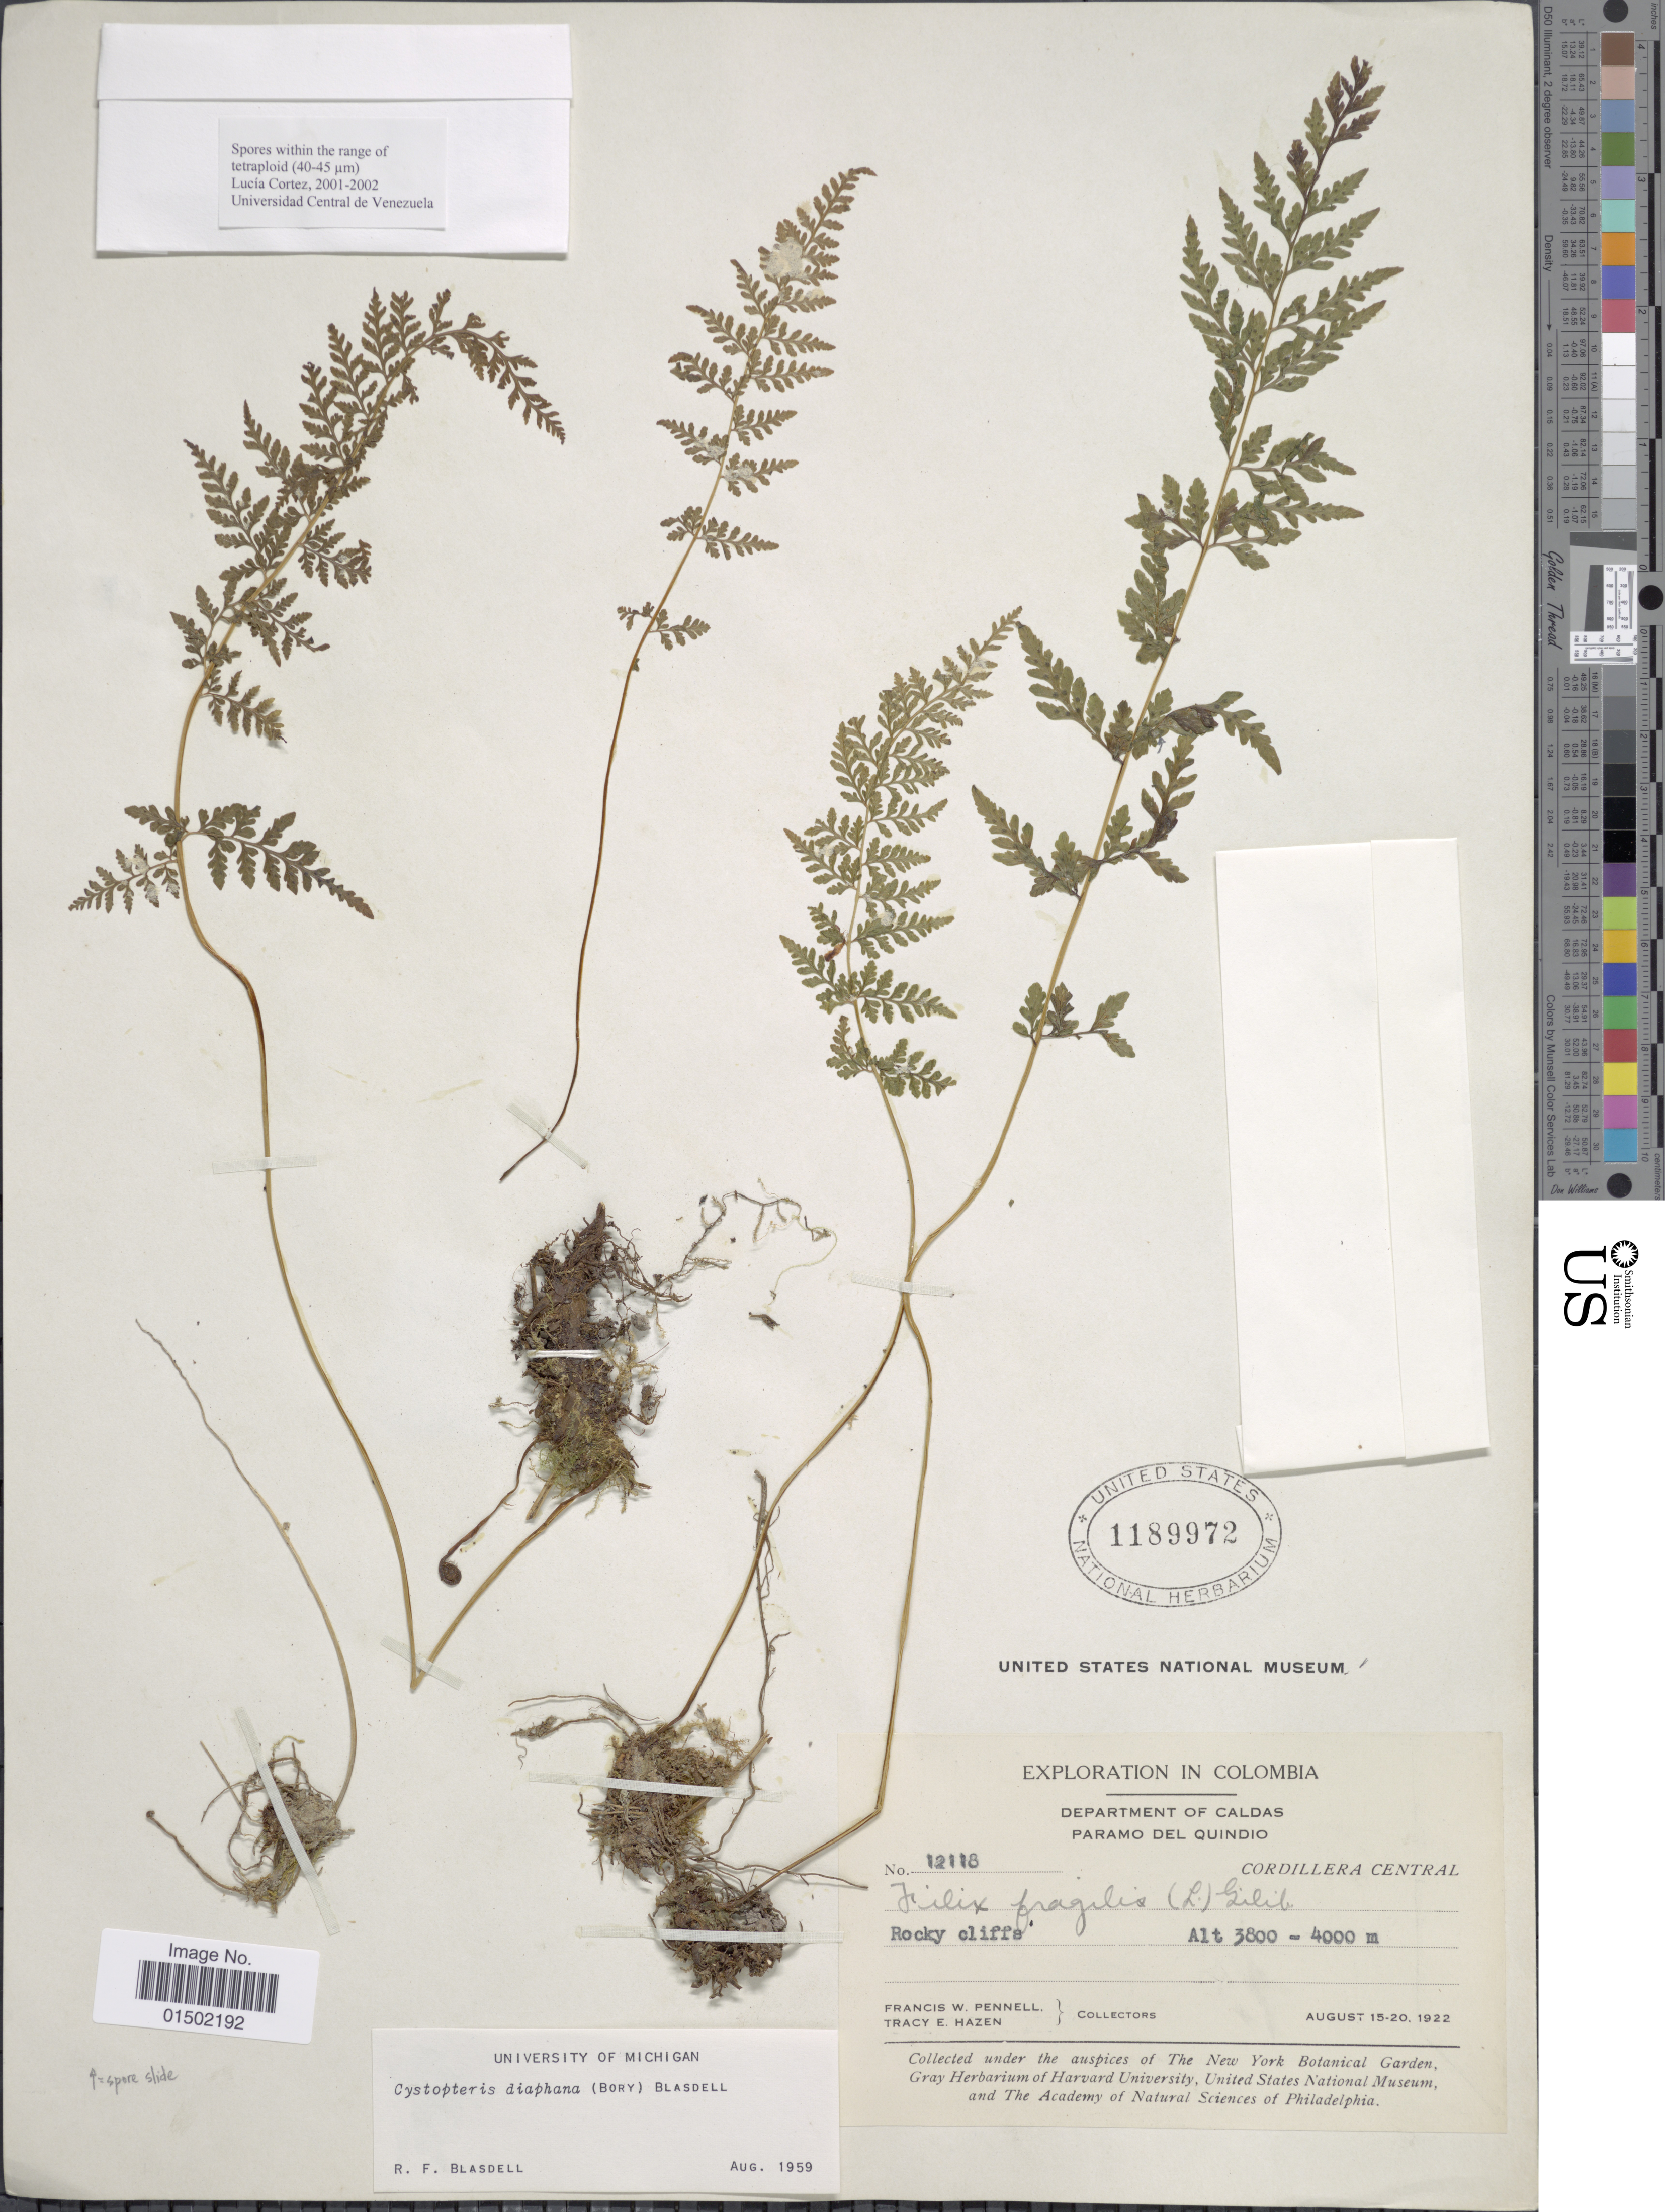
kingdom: Plantae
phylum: Tracheophyta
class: Polypodiopsida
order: Polypodiales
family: Cystopteridaceae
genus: Cystopteris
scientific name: Cystopteris diaphana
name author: (Bory) Blasdell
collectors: F. W. Pennell & T. E. Hazen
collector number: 12118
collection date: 1922-08-15/1922-08-20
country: Colombia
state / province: Caldas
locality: Cordillera Central. Paramo del Quindio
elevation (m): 3800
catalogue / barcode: US 1189972